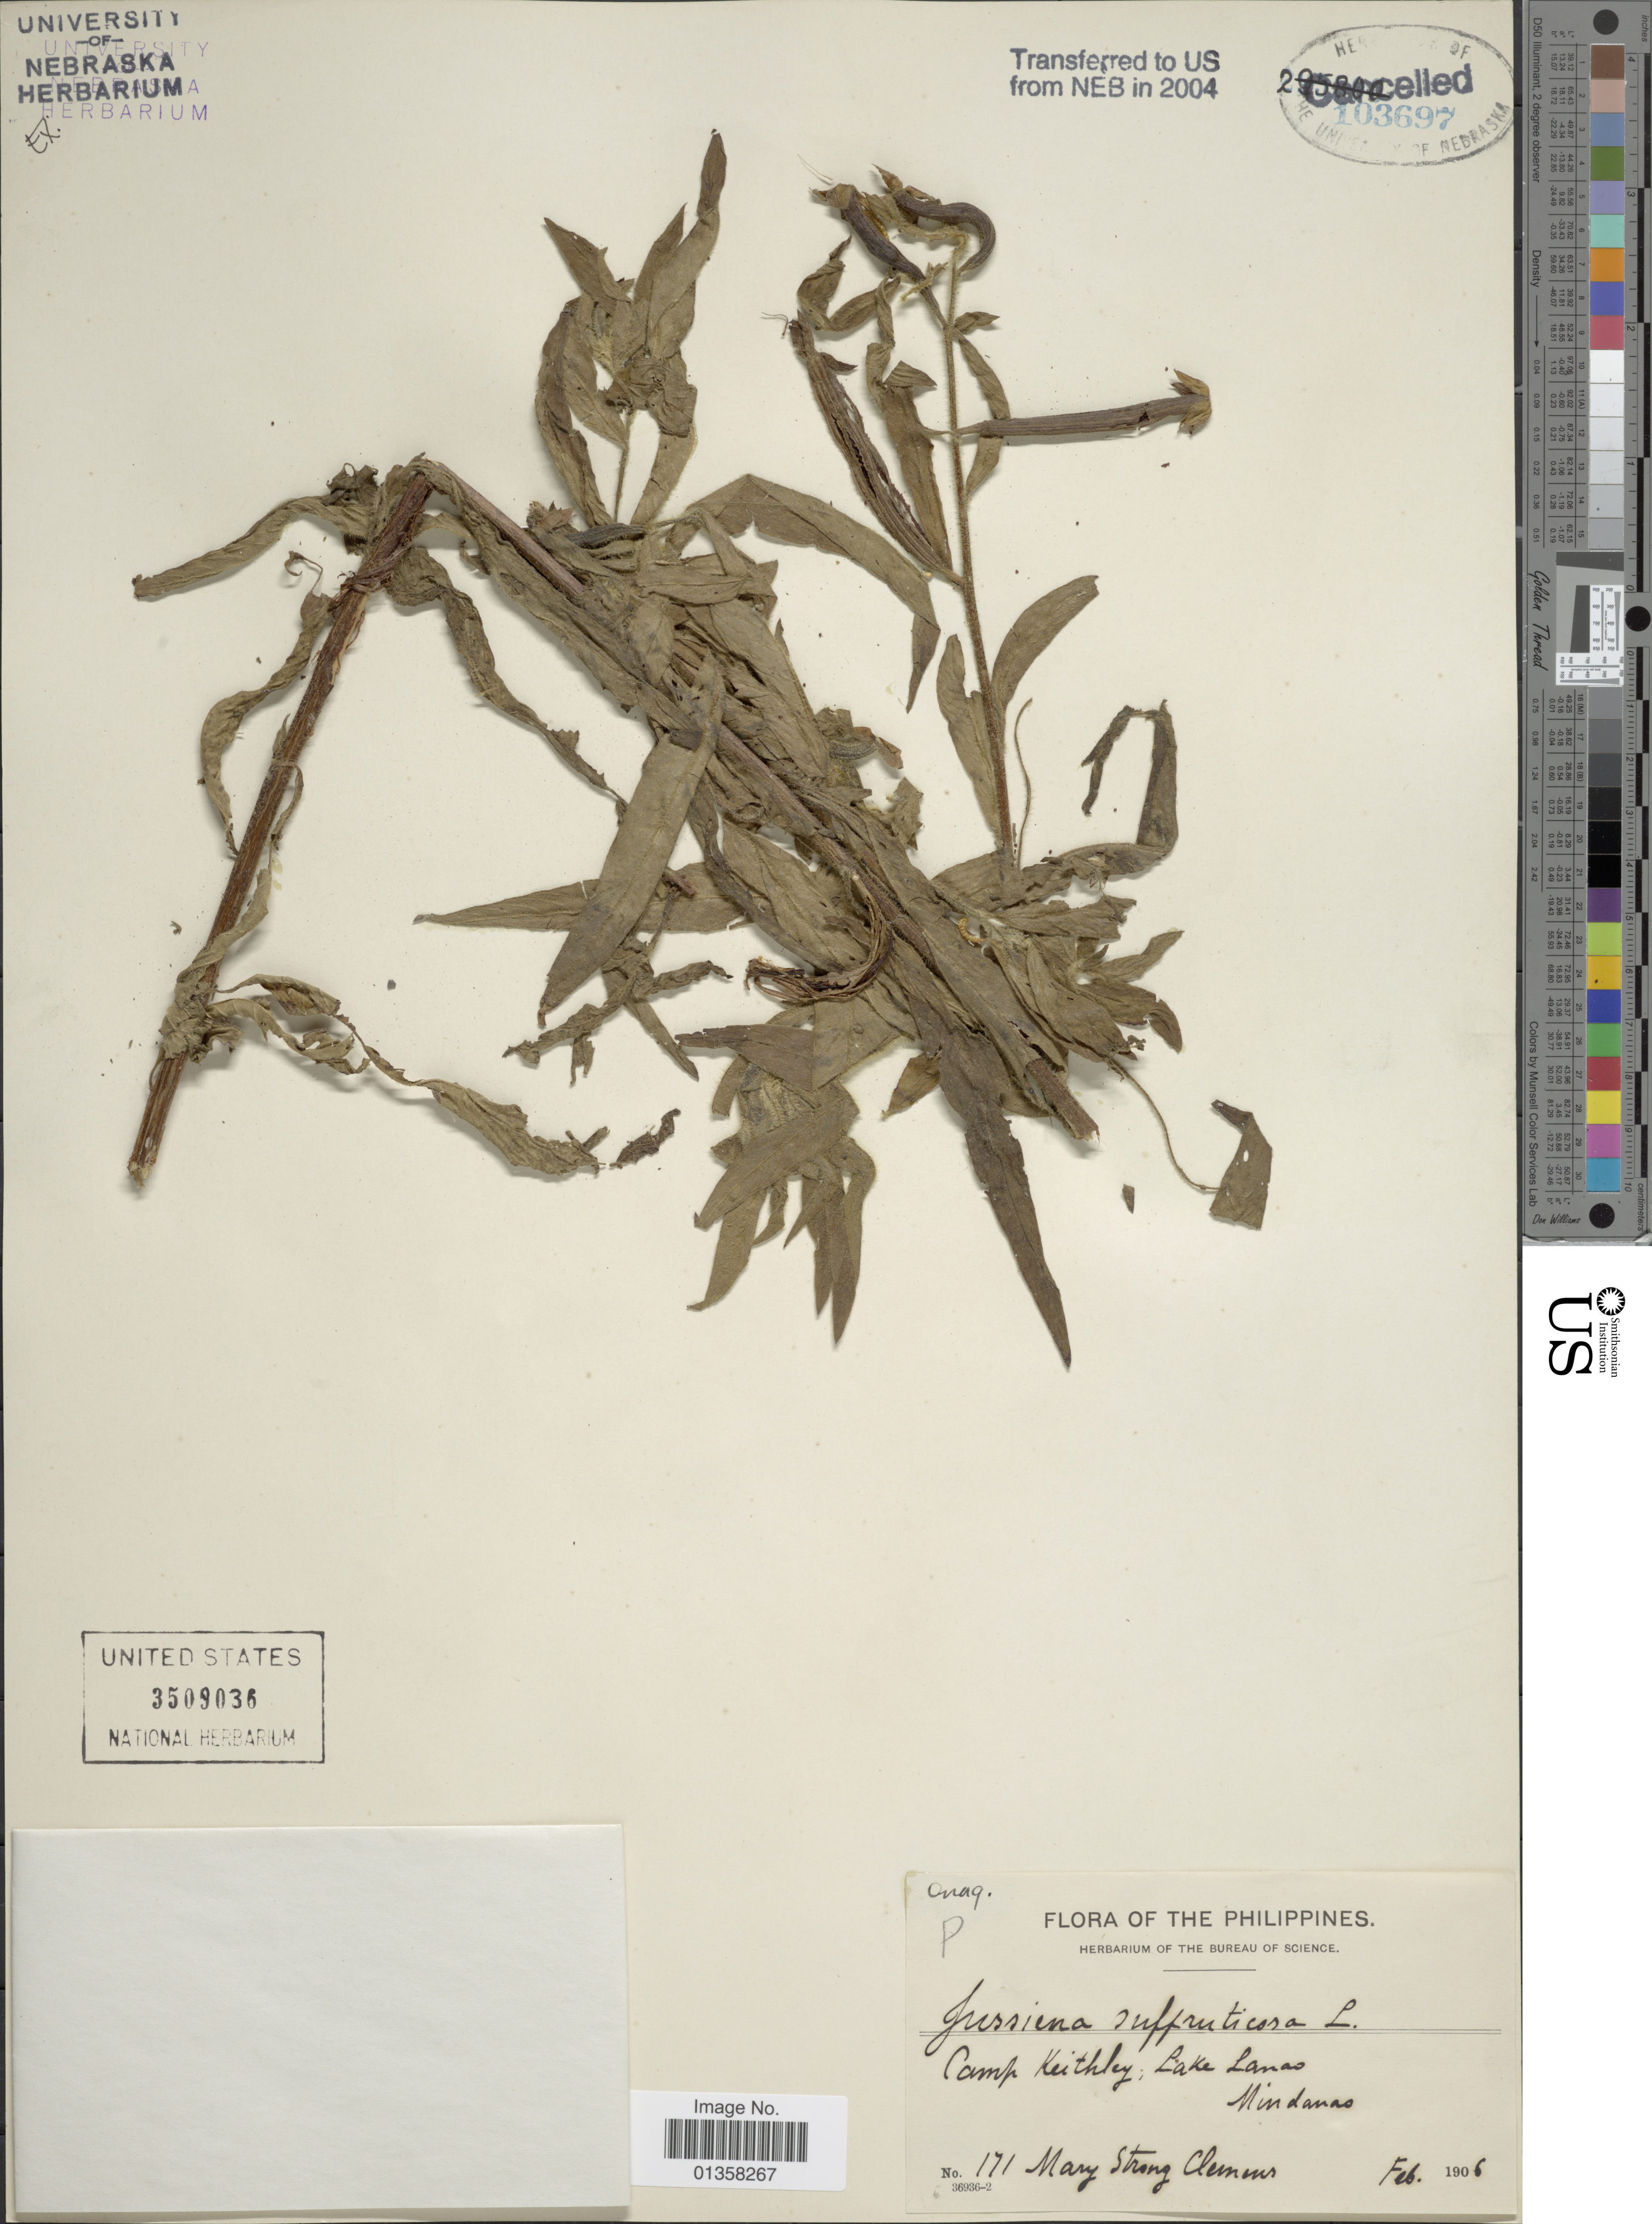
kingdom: Plantae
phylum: Tracheophyta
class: Magnoliopsida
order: Myrtales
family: Onagraceae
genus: Ludwigia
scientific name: Ludwigia octovalvis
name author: (Jacq.) P.H. Raven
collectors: M. S. Clemens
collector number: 171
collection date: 1906-02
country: Philippines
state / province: Muslim Mindanao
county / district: Lanao del Sur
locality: Camp Keithley, Lake Lanas, Mindanao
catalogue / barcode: US 3509036